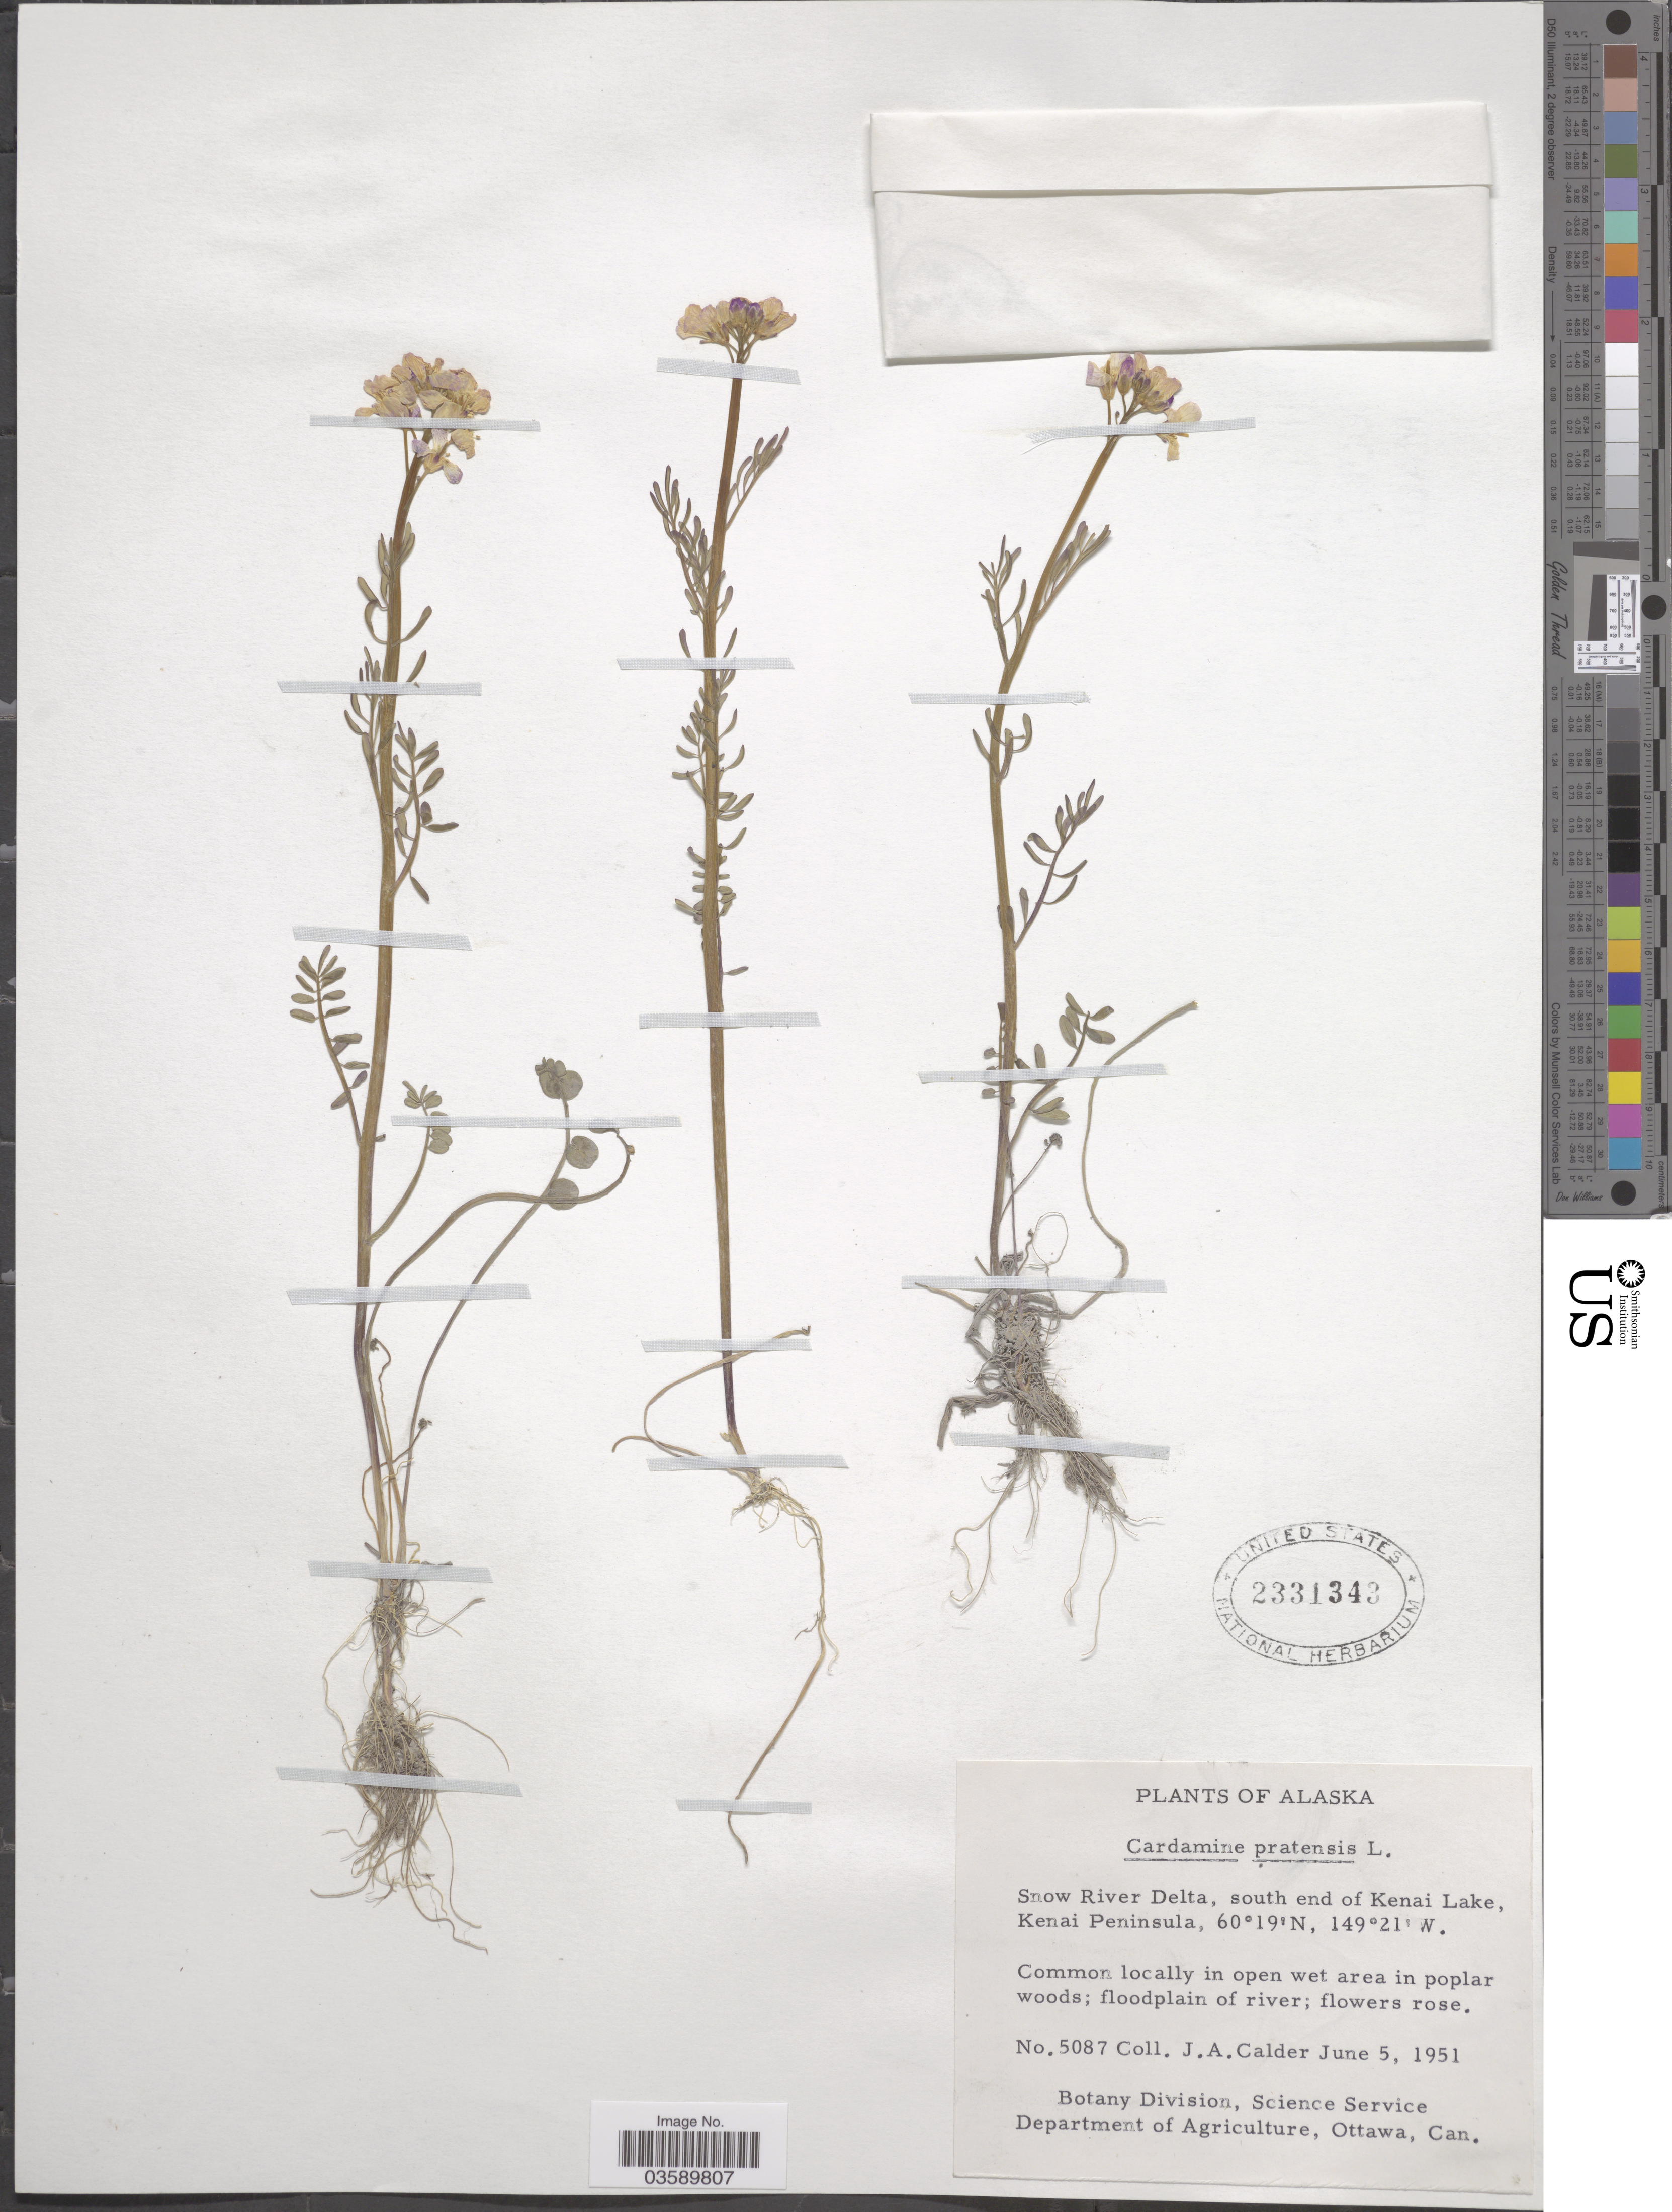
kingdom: Plantae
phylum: Tracheophyta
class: Magnoliopsida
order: Brassicales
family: Brassicaceae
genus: Cardamine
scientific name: Cardamine pratensis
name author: L.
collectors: J. A. Calder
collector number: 5087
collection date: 1951-06-05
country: United States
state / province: Alaska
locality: Snow River Delta, south end of Kenai Lake, Kenai Peninsula.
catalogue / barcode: US 2331343